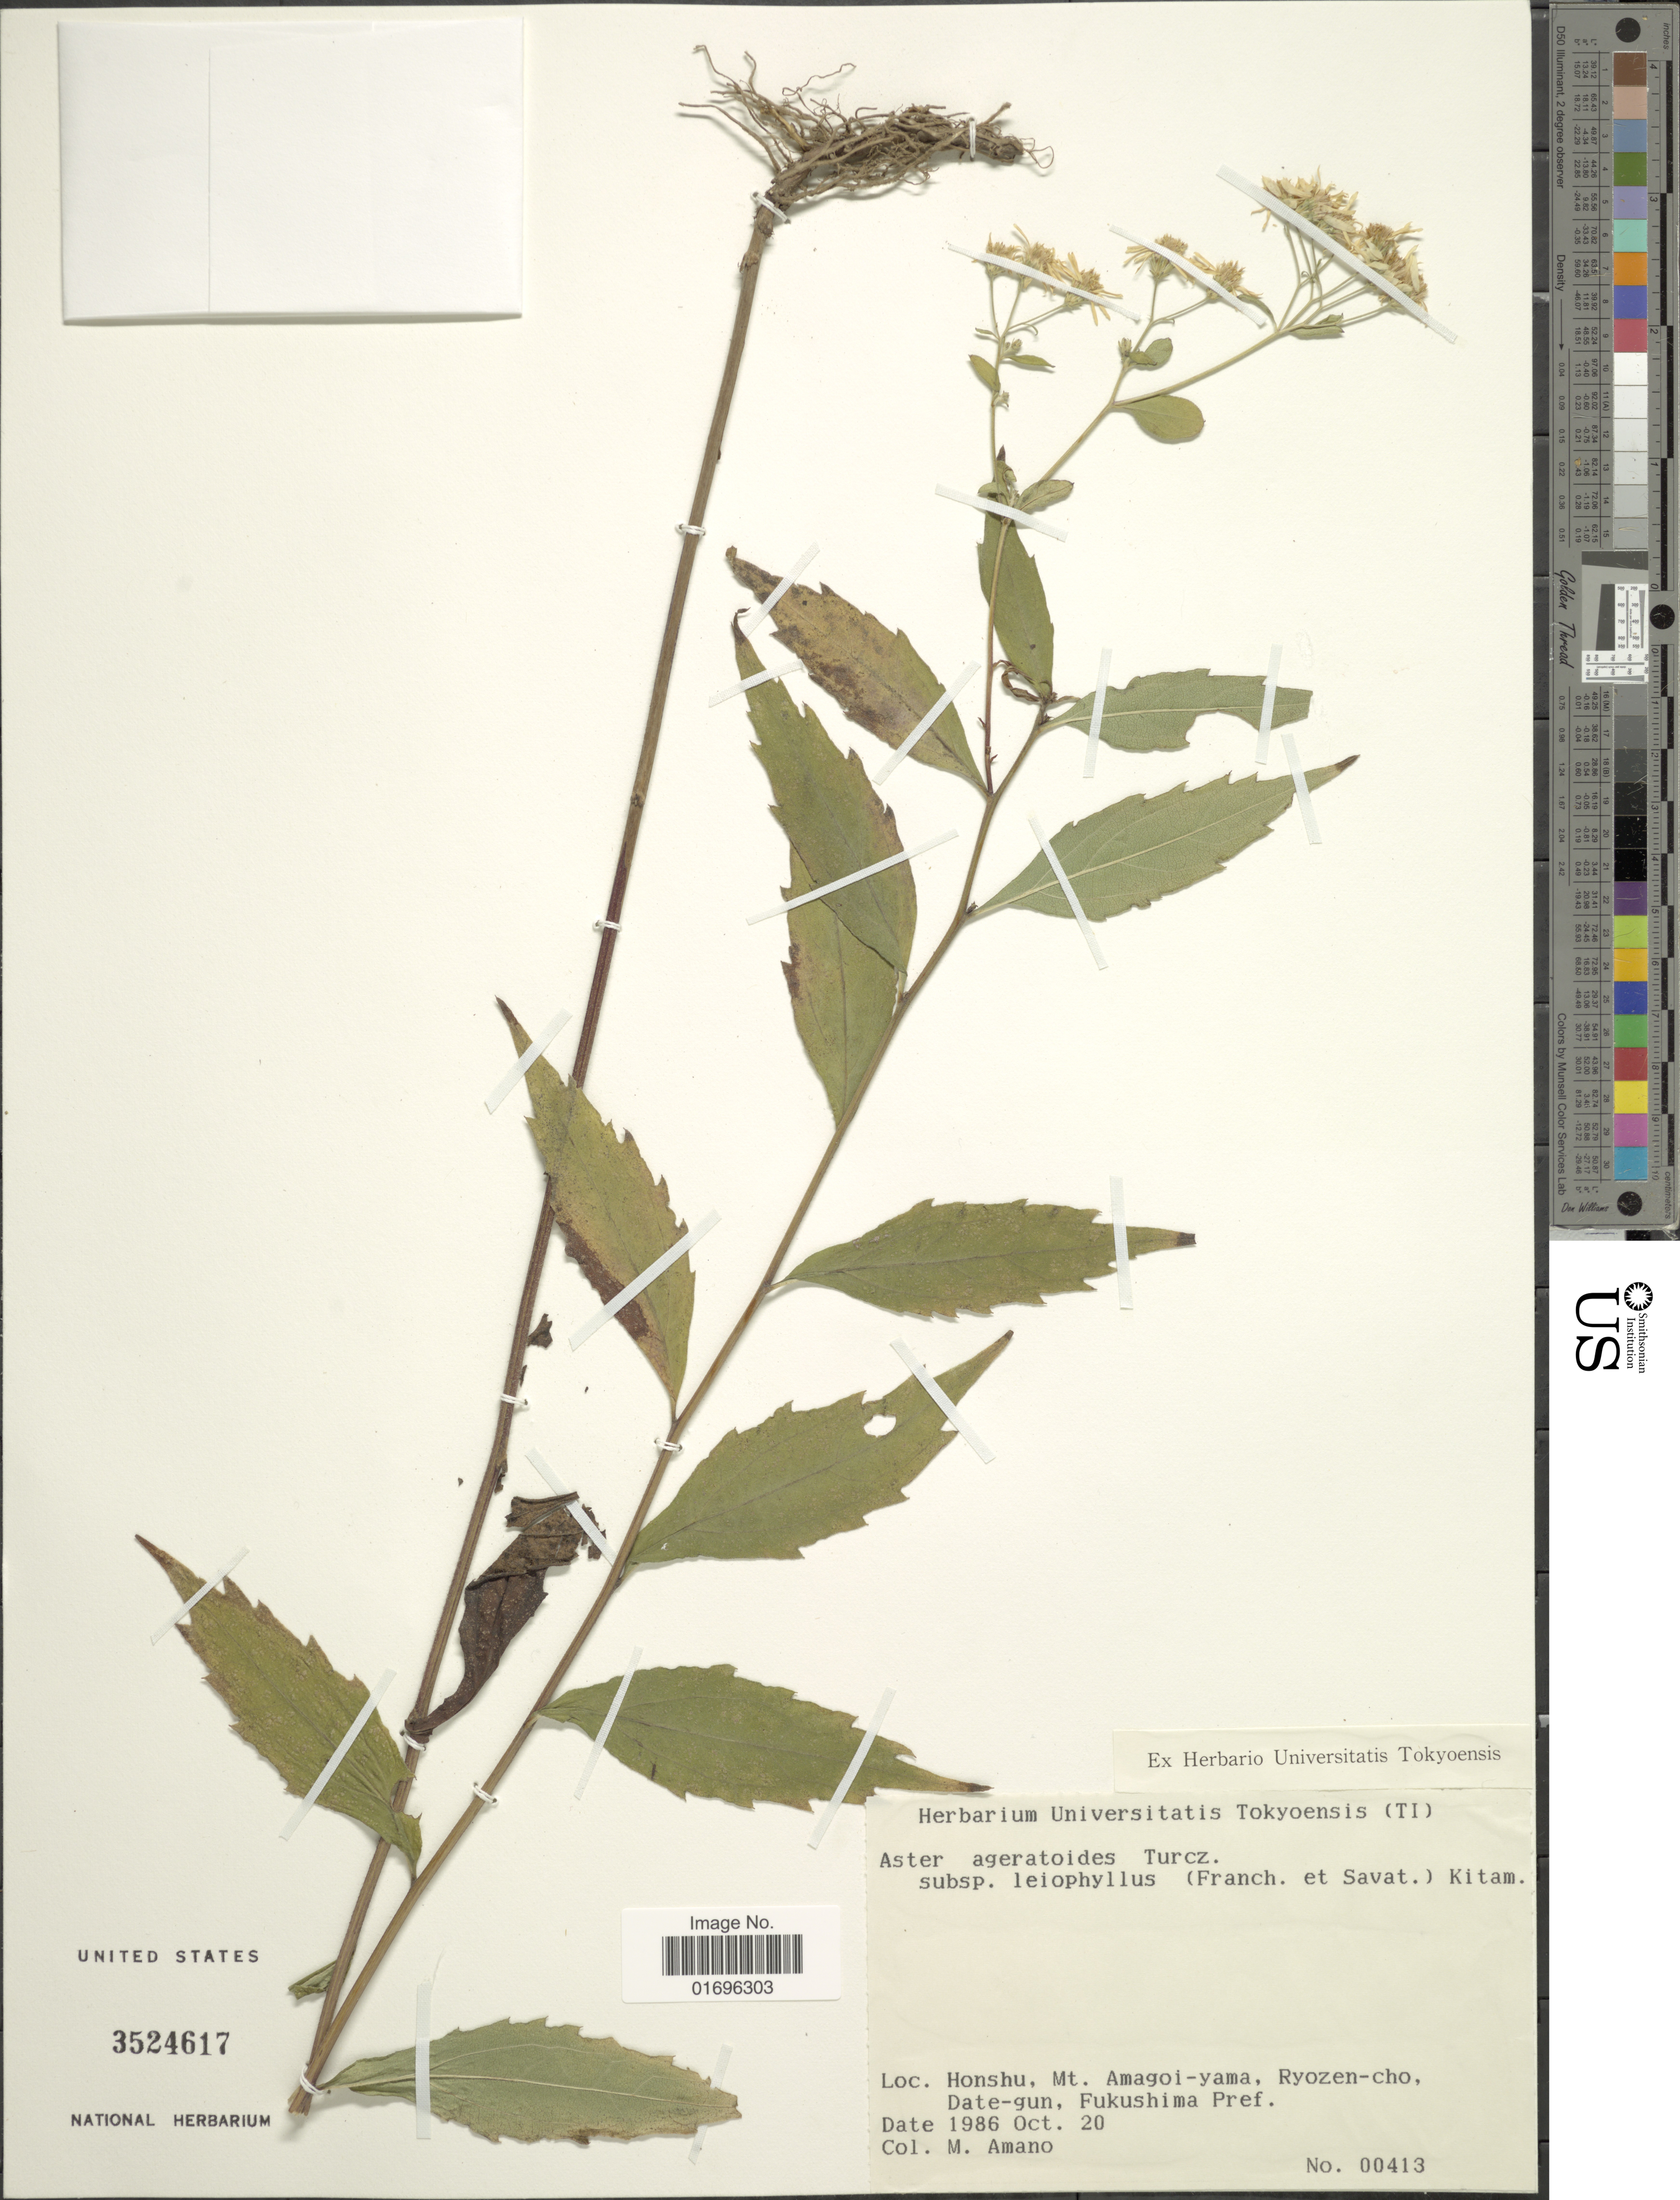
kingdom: Plantae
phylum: Tracheophyta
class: Magnoliopsida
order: Asterales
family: Asteraceae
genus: Aster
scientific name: Aster ageratoides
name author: Turcz.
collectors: M. Amano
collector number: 00413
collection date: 1986-10-20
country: Japan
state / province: Hukusima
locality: Honshu, Mt. Amagoi-yama, Ryozen-cho, Date-gun, Fukushima Pref.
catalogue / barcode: US 3524617